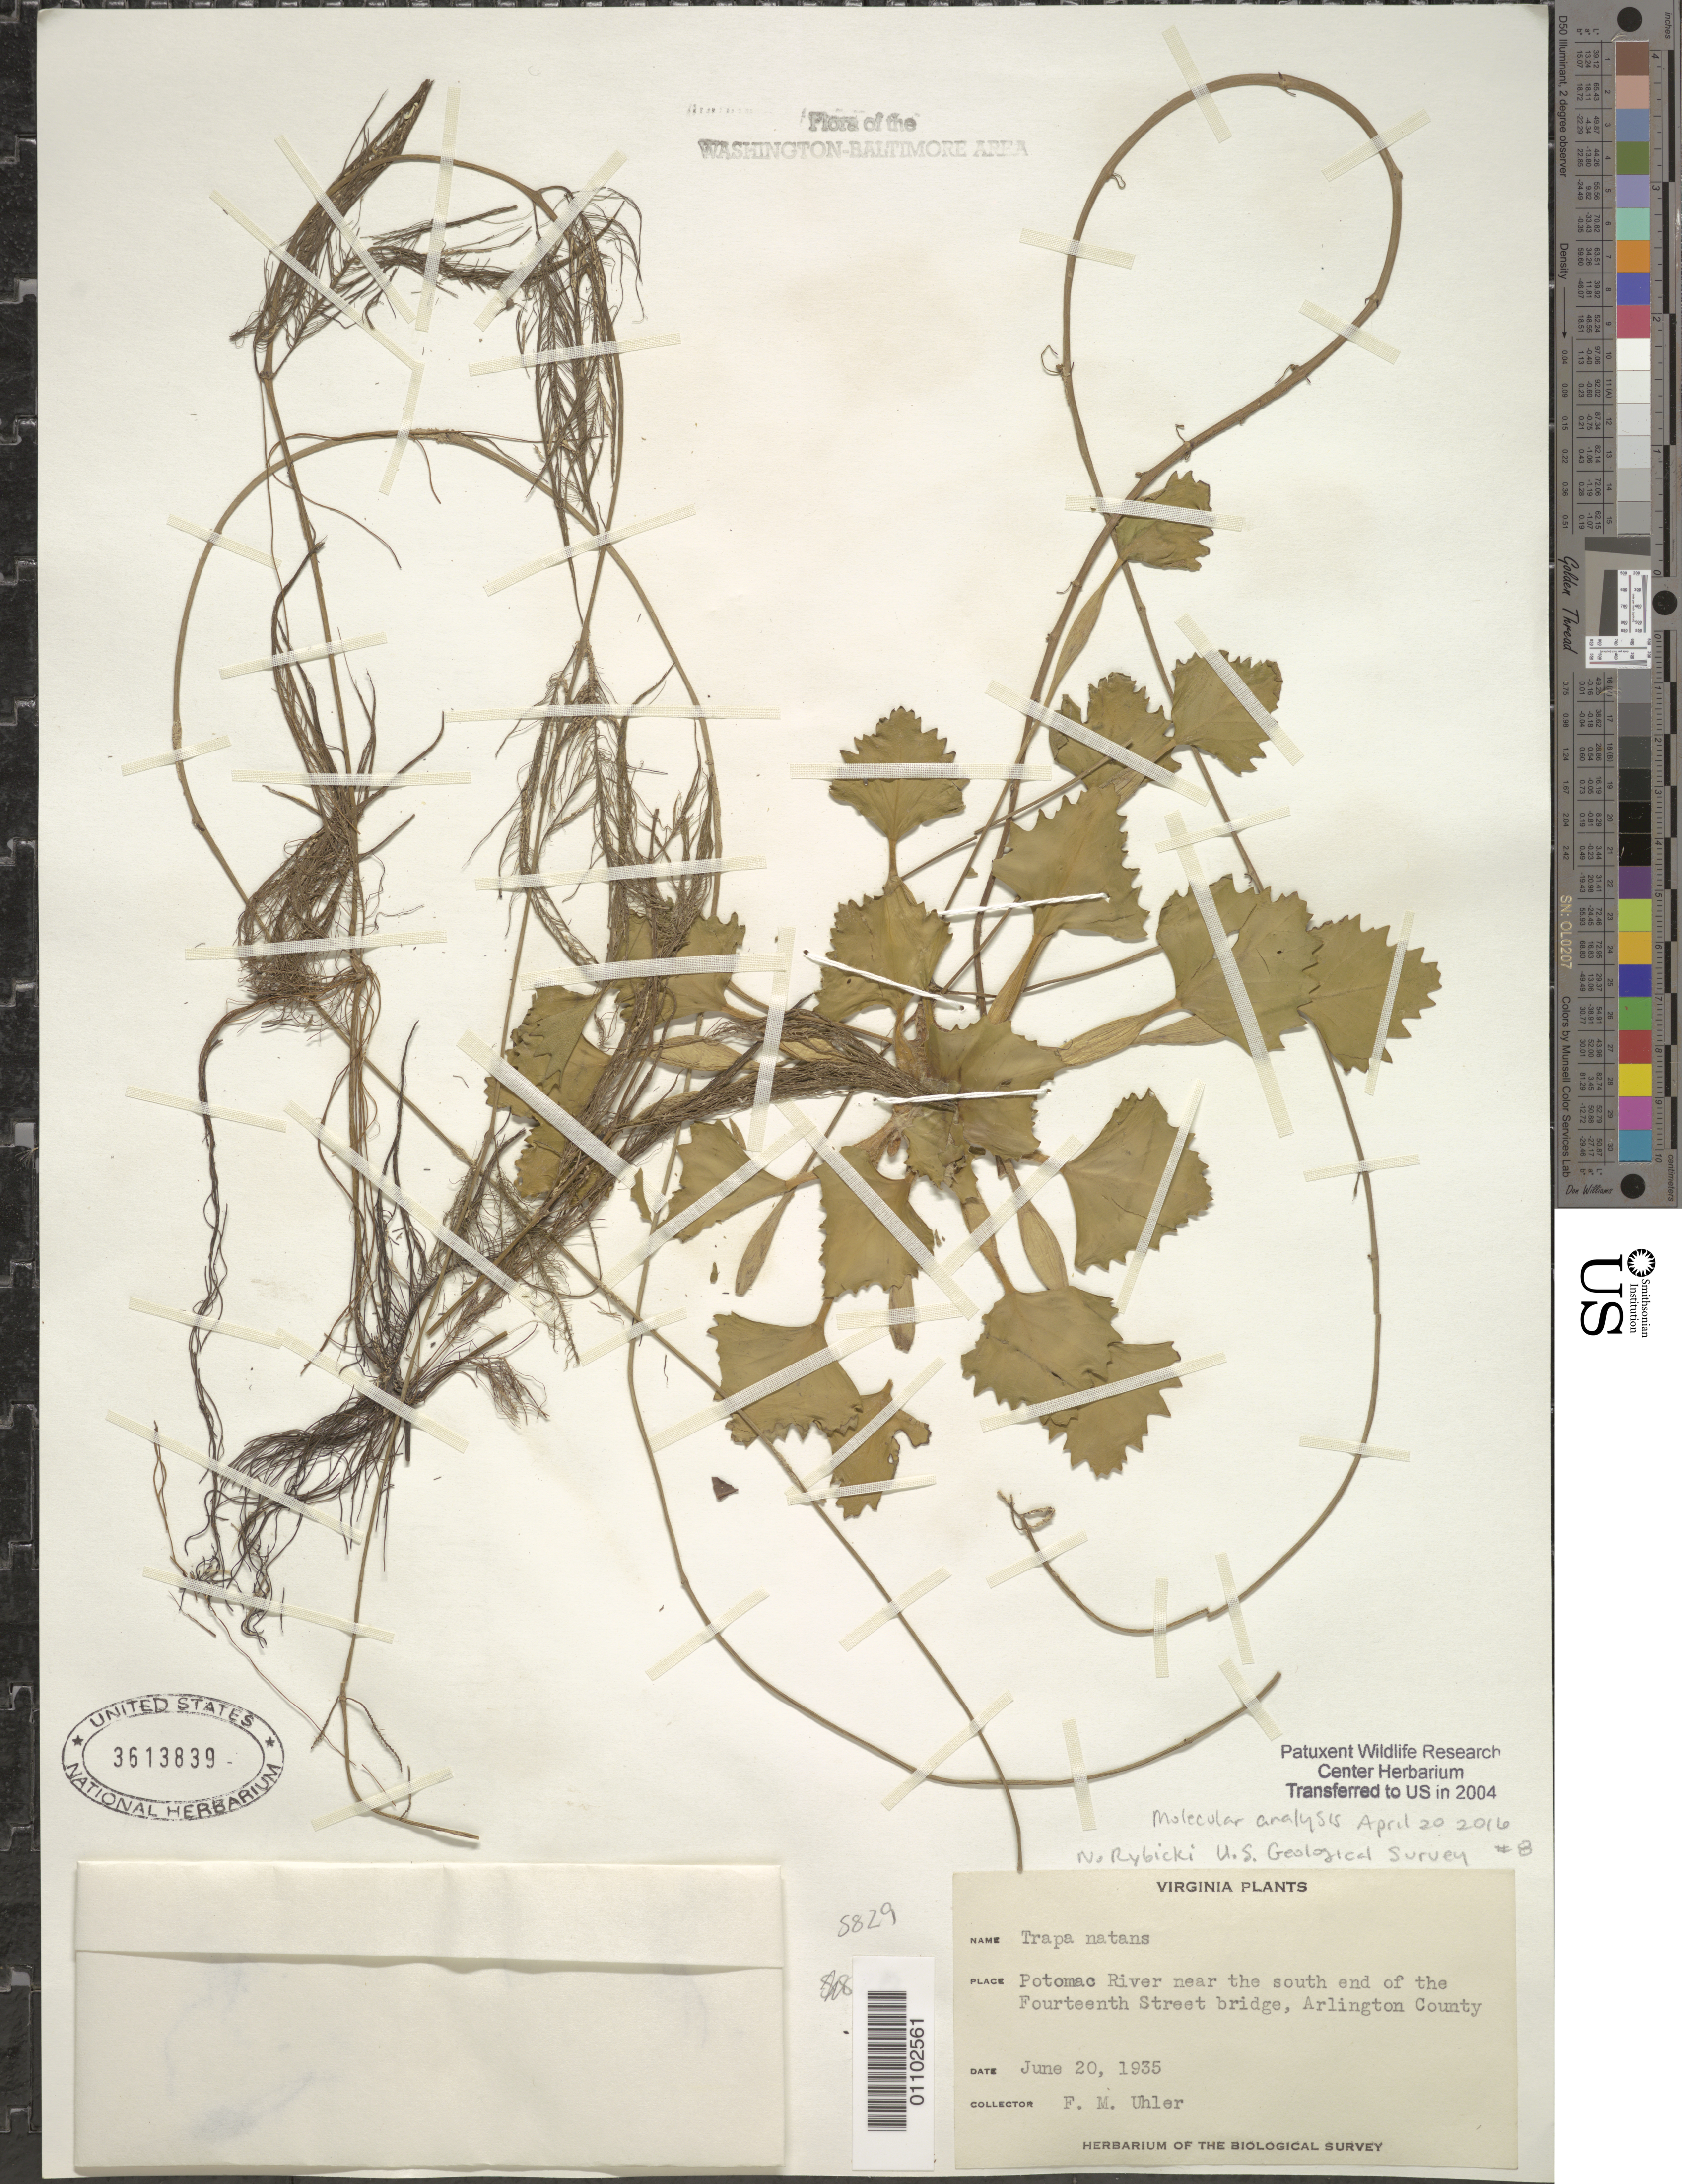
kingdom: Plantae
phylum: Tracheophyta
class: Magnoliopsida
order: Myrtales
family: Lythraceae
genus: Trapa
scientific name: Trapa natans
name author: L.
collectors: F. M. Uhler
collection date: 1935-06-20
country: United States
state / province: Virginia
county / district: Arlington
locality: Potomac River near the south end of the Fourteenth Street bridge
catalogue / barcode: US 3613839